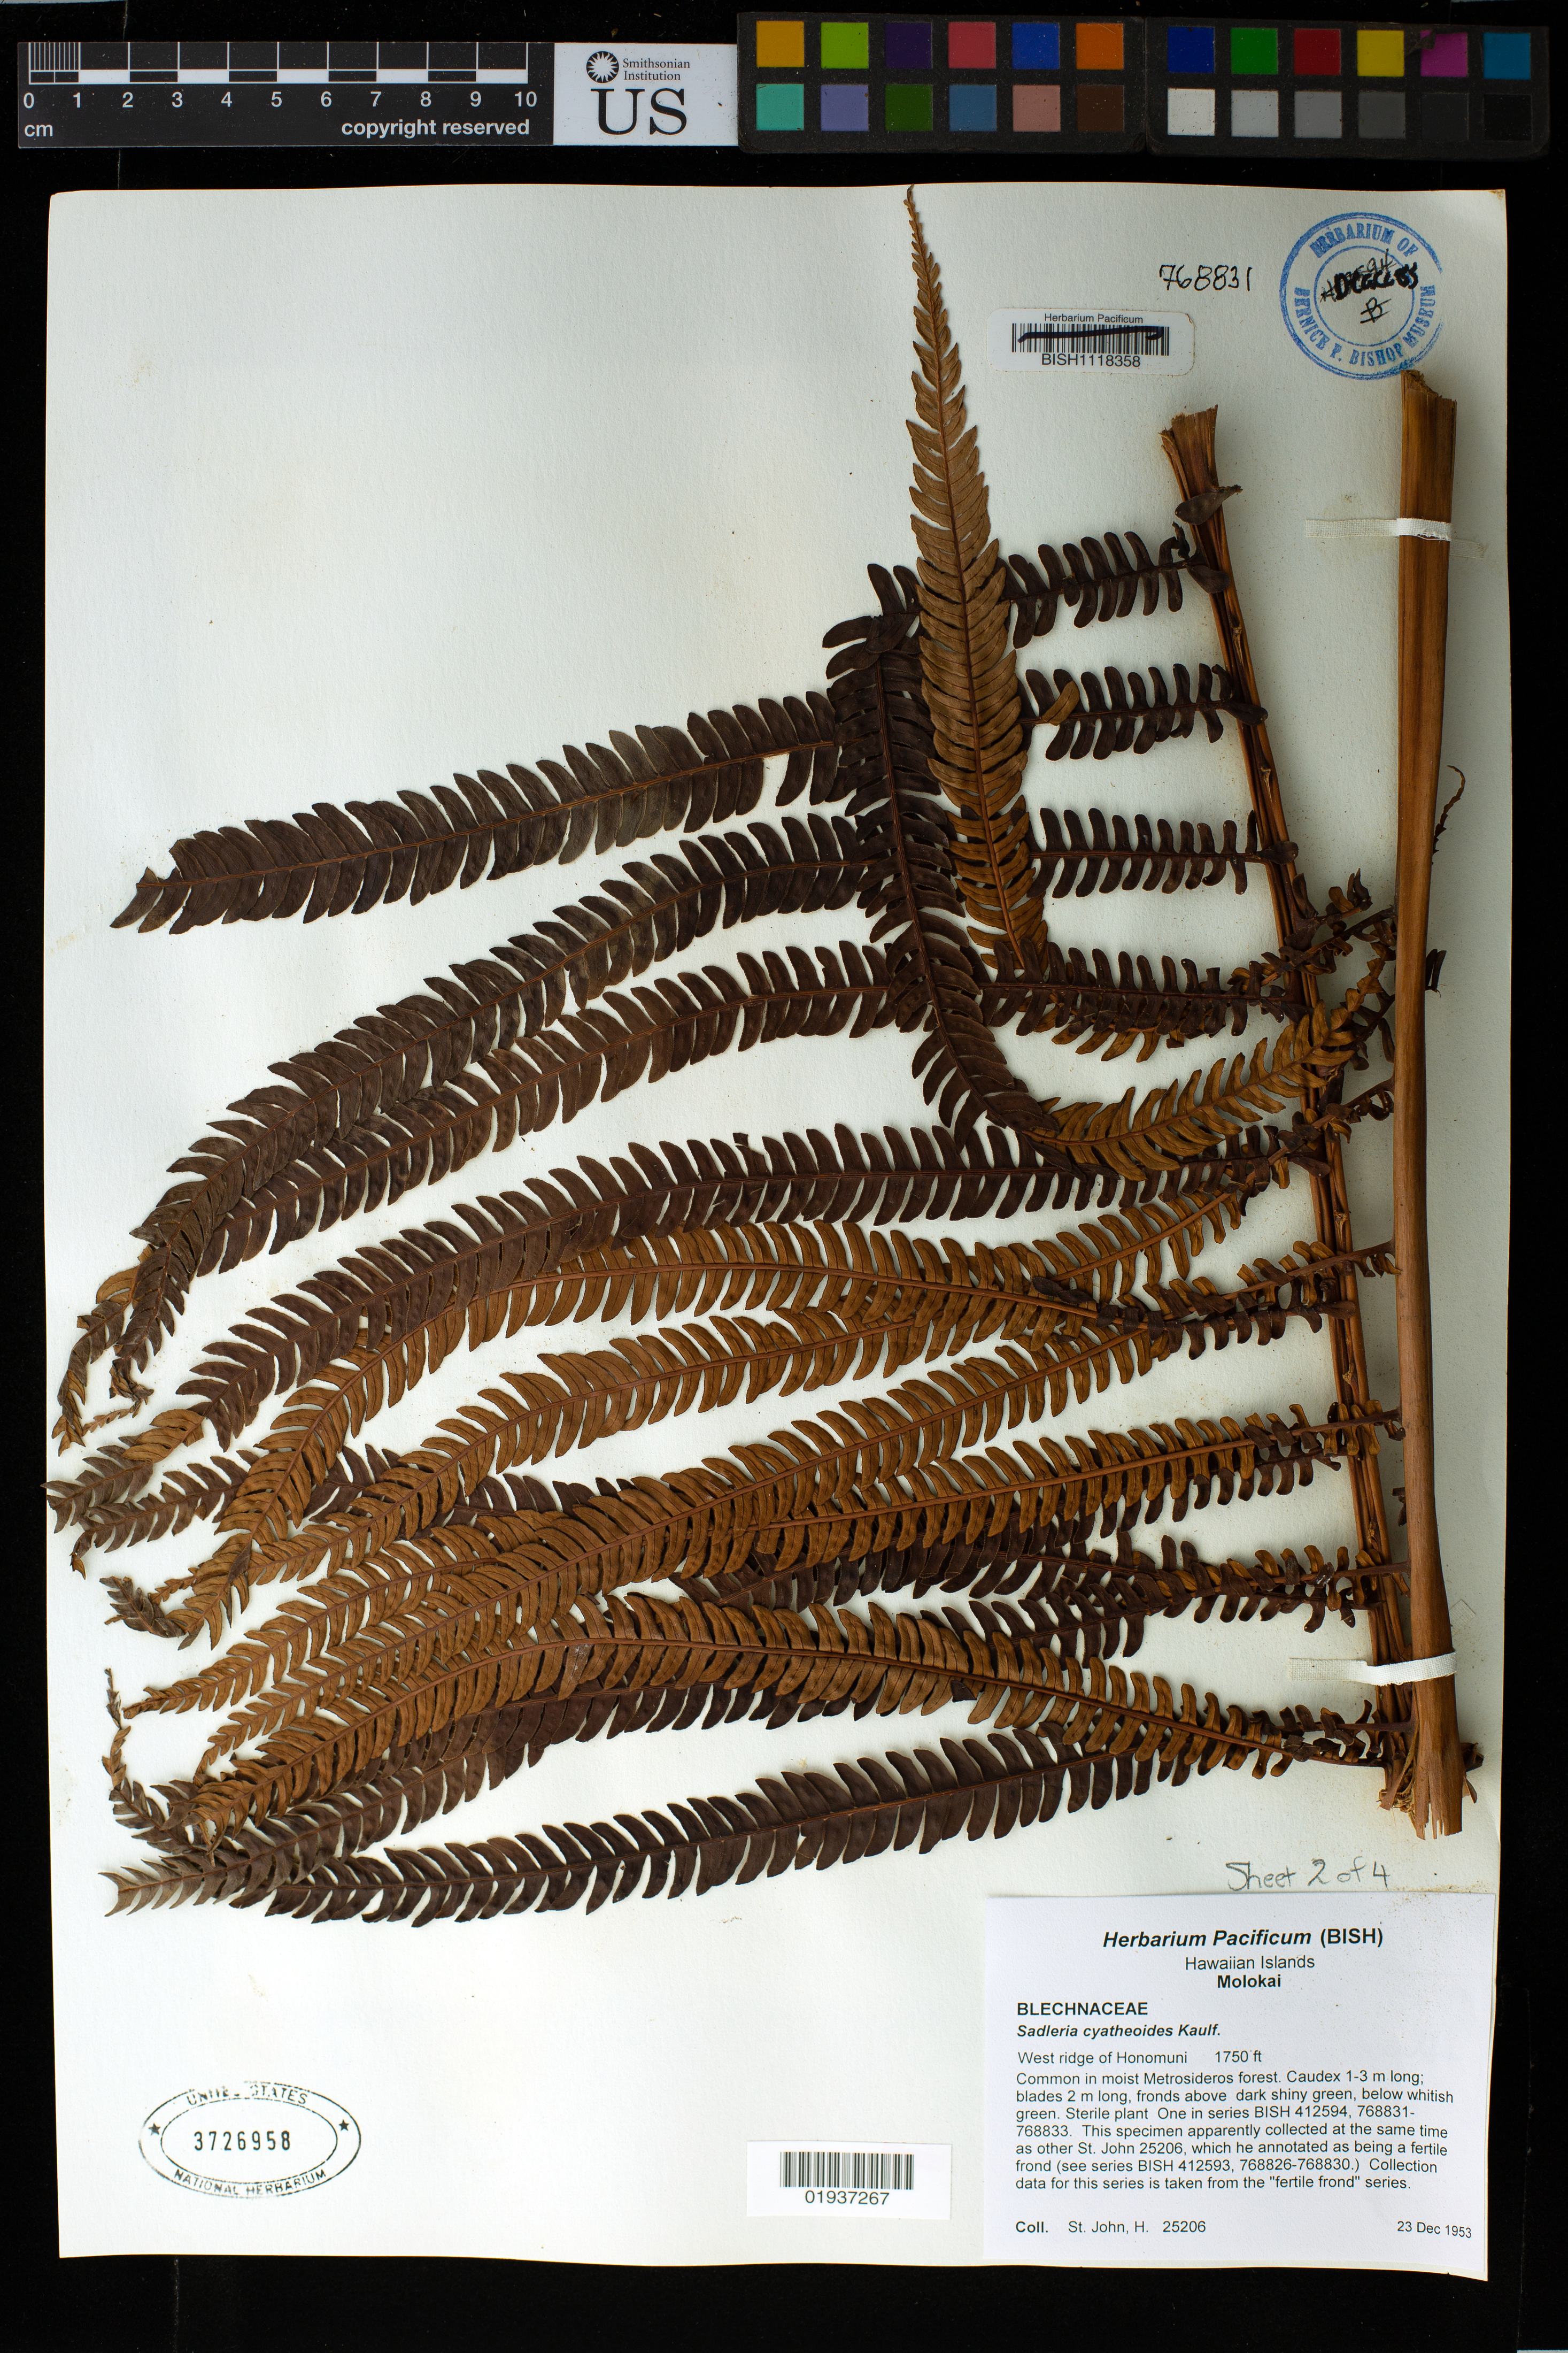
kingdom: Plantae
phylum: Tracheophyta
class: Polypodiopsida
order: Polypodiales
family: Blechnaceae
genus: Sadleria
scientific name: Sadleria cyatheoides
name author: Kaulf.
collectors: H. St. John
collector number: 25206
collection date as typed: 23 Dec 1953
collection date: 1953-12-23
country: United States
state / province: Hawaii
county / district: Maui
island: Moloka'i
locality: W ridge of Honomuni, Molokai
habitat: Moist forest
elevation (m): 533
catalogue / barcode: US 3726958